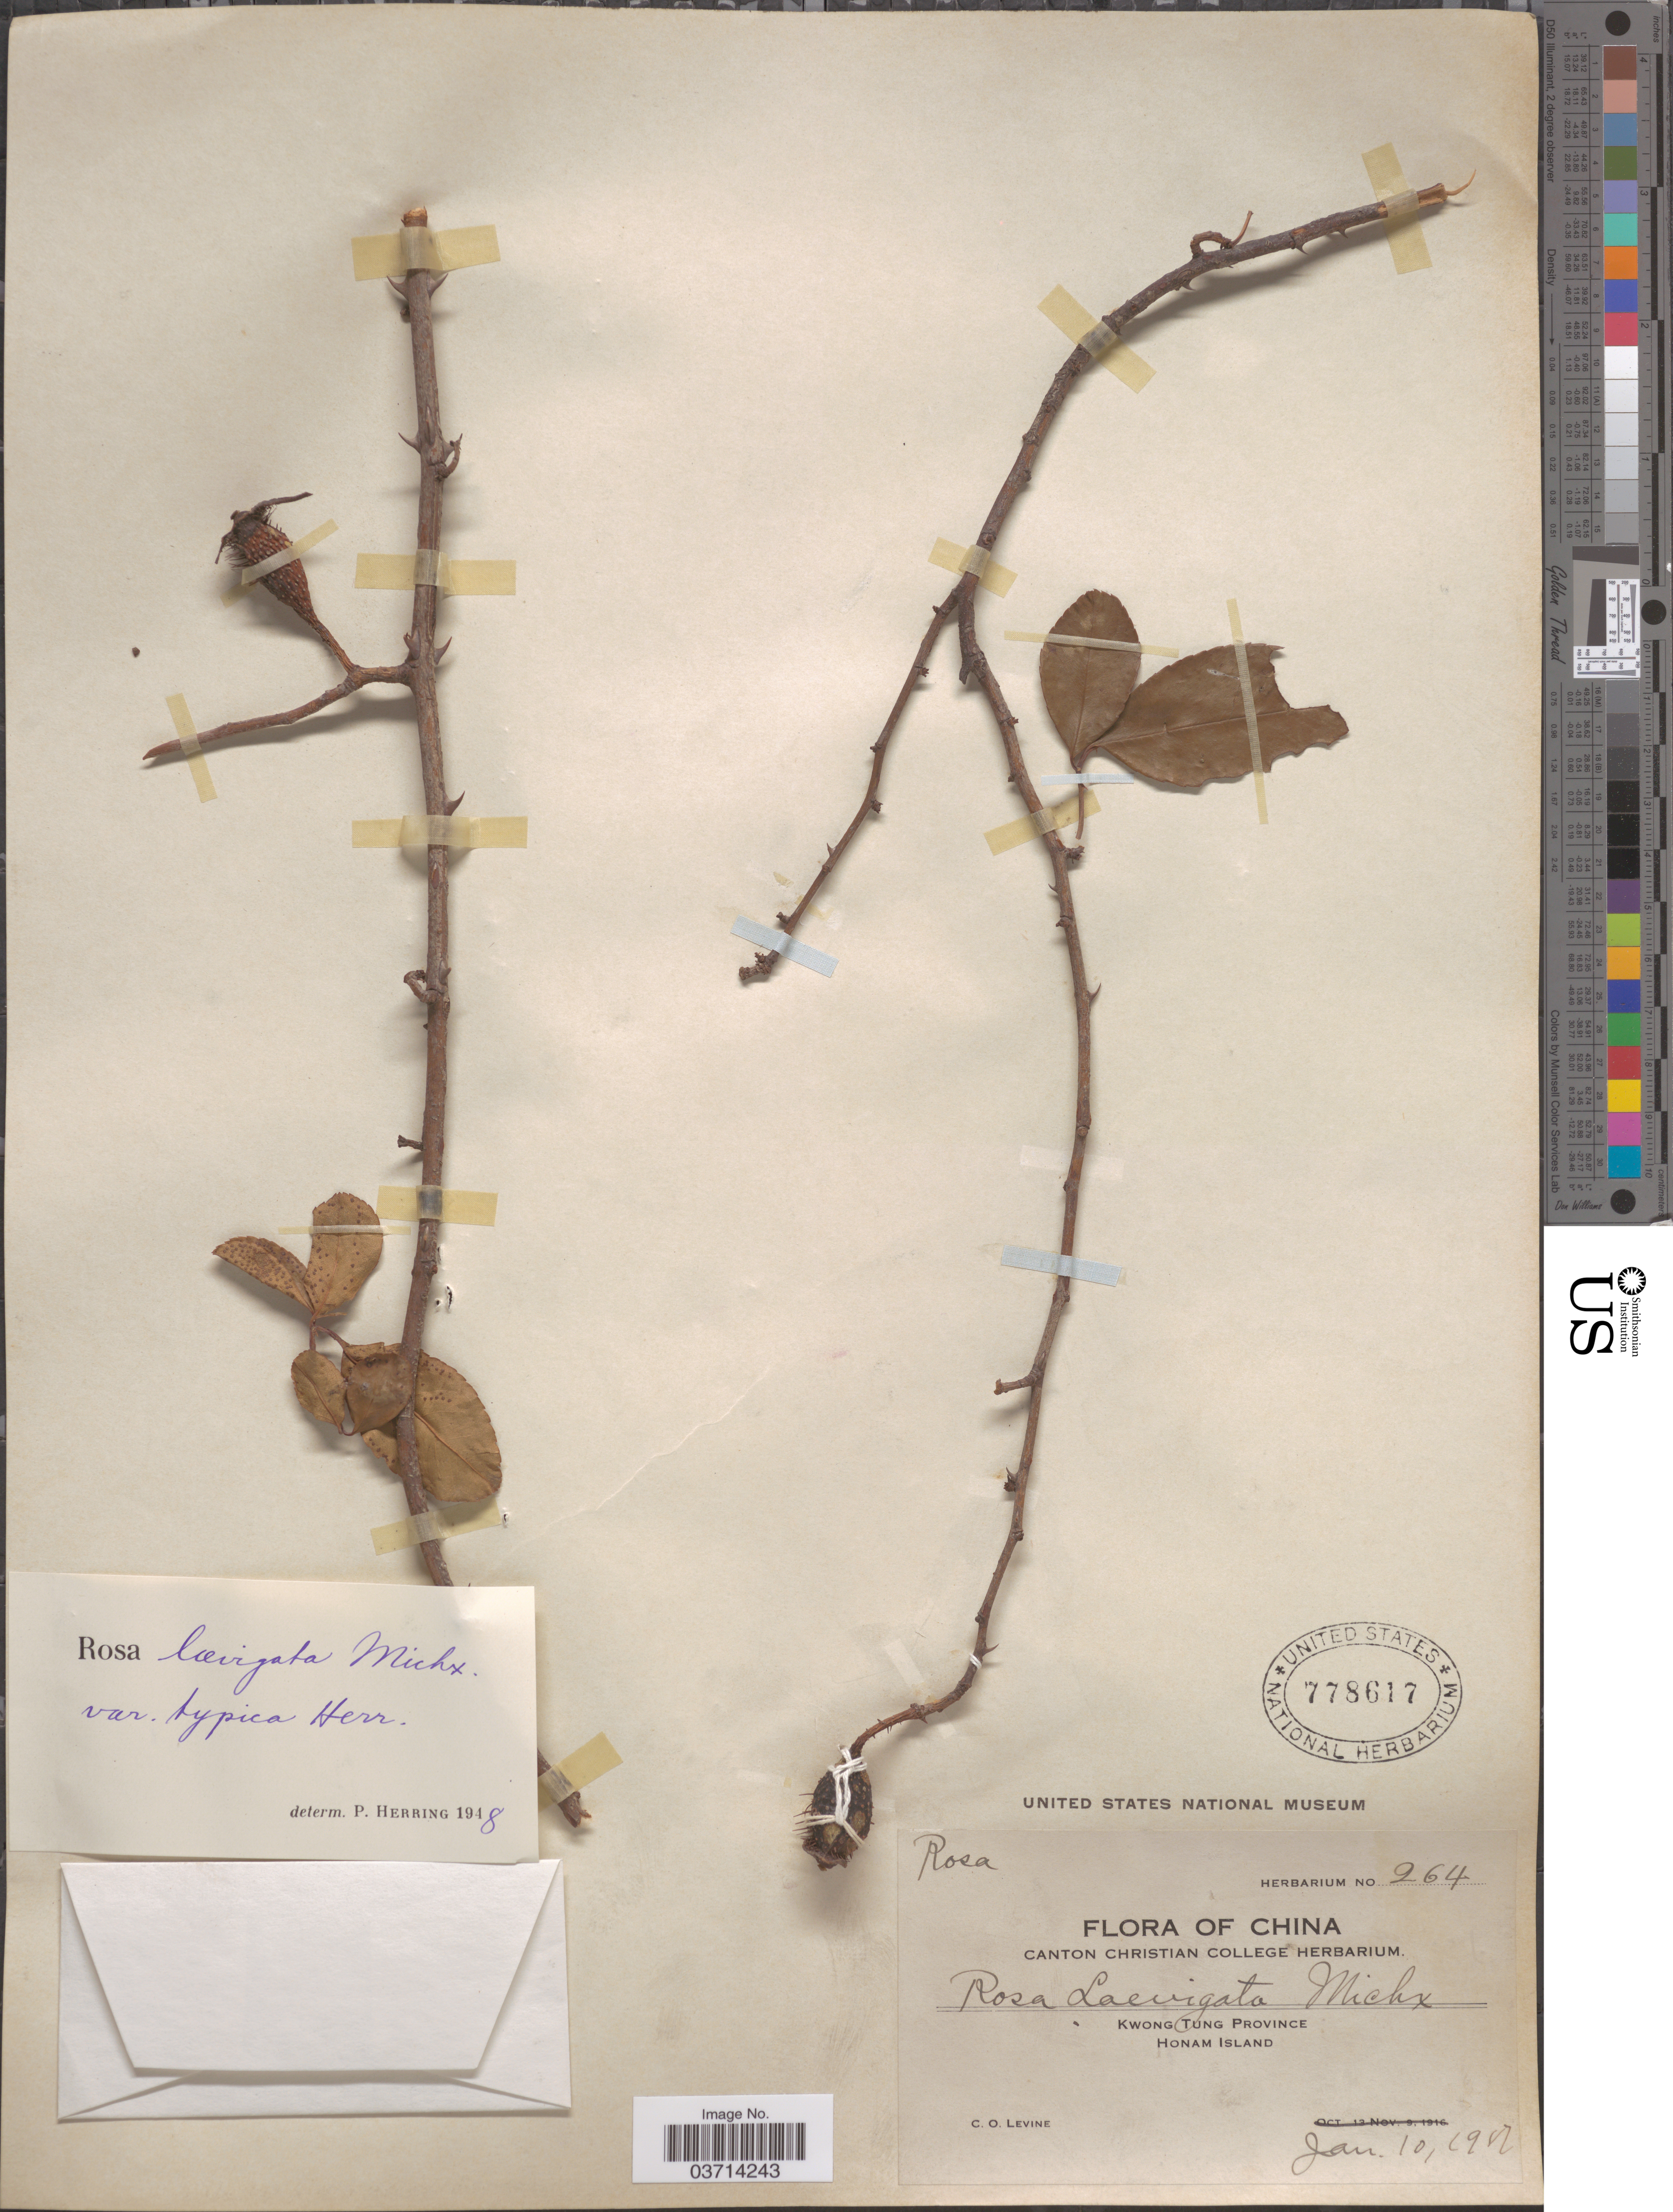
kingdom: Plantae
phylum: Tracheophyta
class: Magnoliopsida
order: Rosales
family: Rosaceae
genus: Rosa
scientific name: Rosa laevigata var. typica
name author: Herr.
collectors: C. O. Levine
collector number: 264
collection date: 1912-01-10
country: China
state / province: Guangdong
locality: Kwong Tung Province. Honam Island.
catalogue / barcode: US 778617